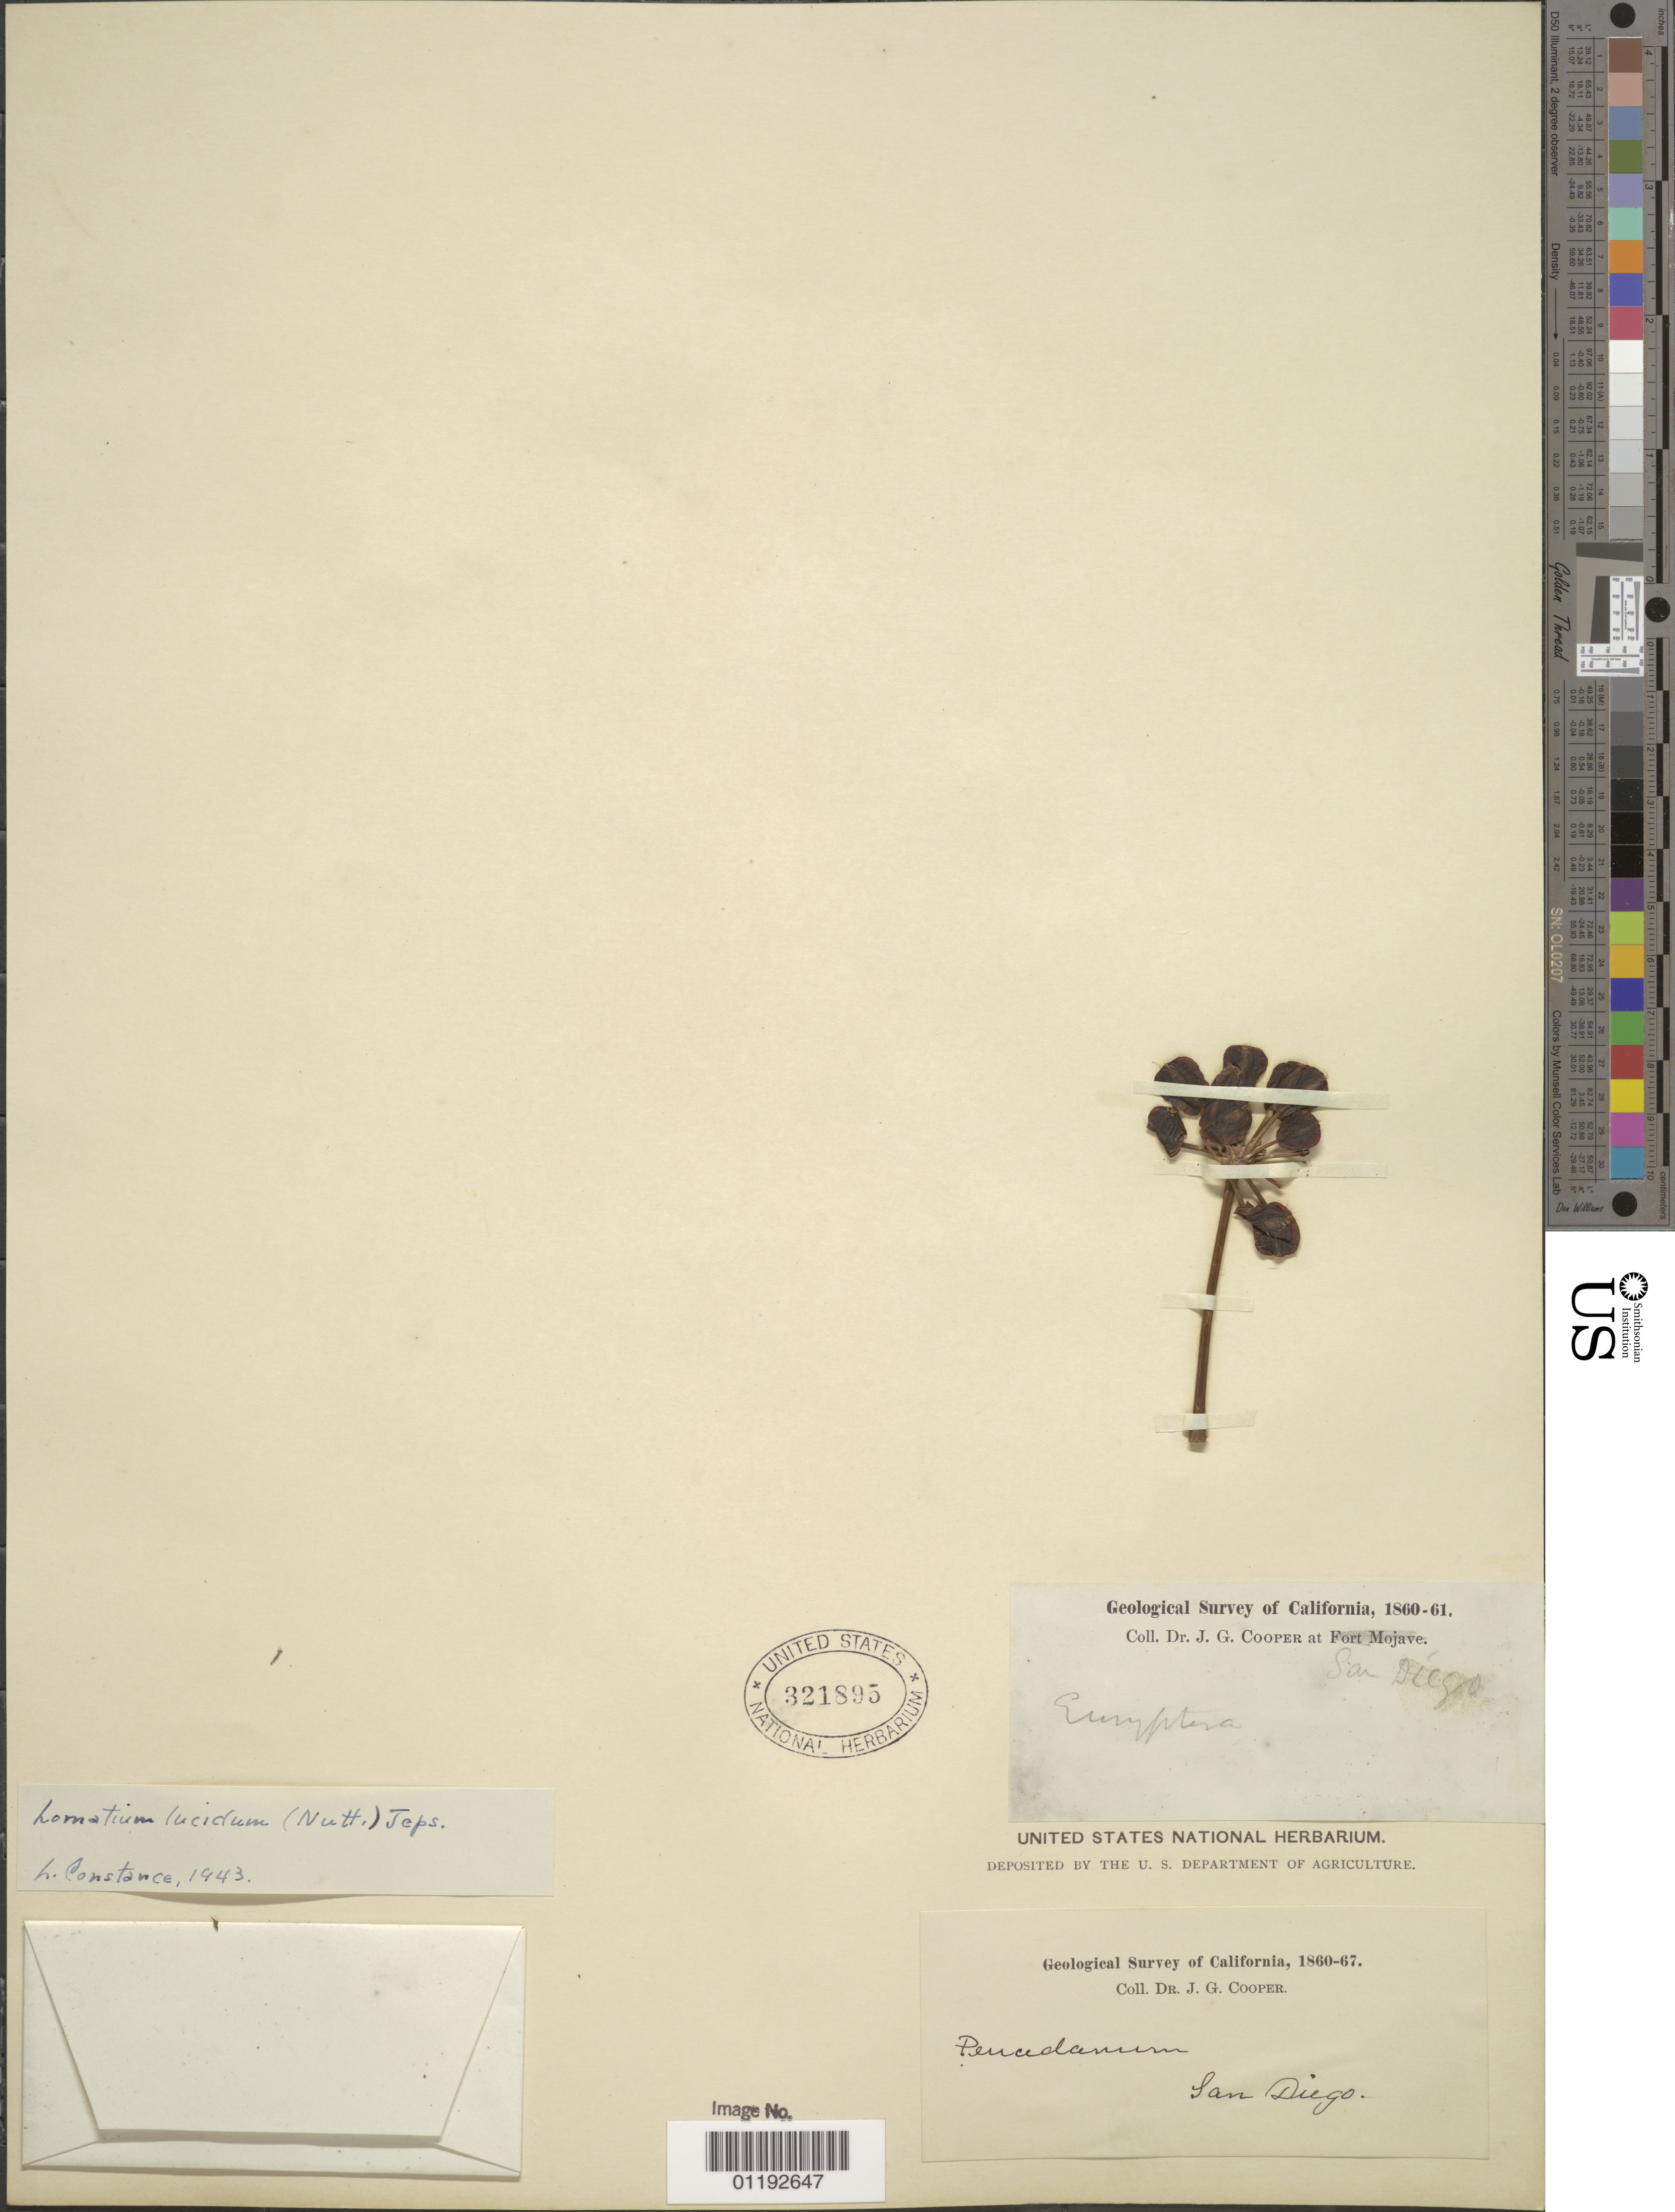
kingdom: Plantae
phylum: Tracheophyta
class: Magnoliopsida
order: Apiales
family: Apiaceae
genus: Lomatium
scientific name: Lomatium lucidum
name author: (Nutt. ex Torr. & A. Gray) Jeps.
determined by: Constance, L., (UC), University of California Berkeley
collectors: J. G. Cooper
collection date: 1860/1867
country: United States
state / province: California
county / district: San Diego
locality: San Diego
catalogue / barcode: US 321895